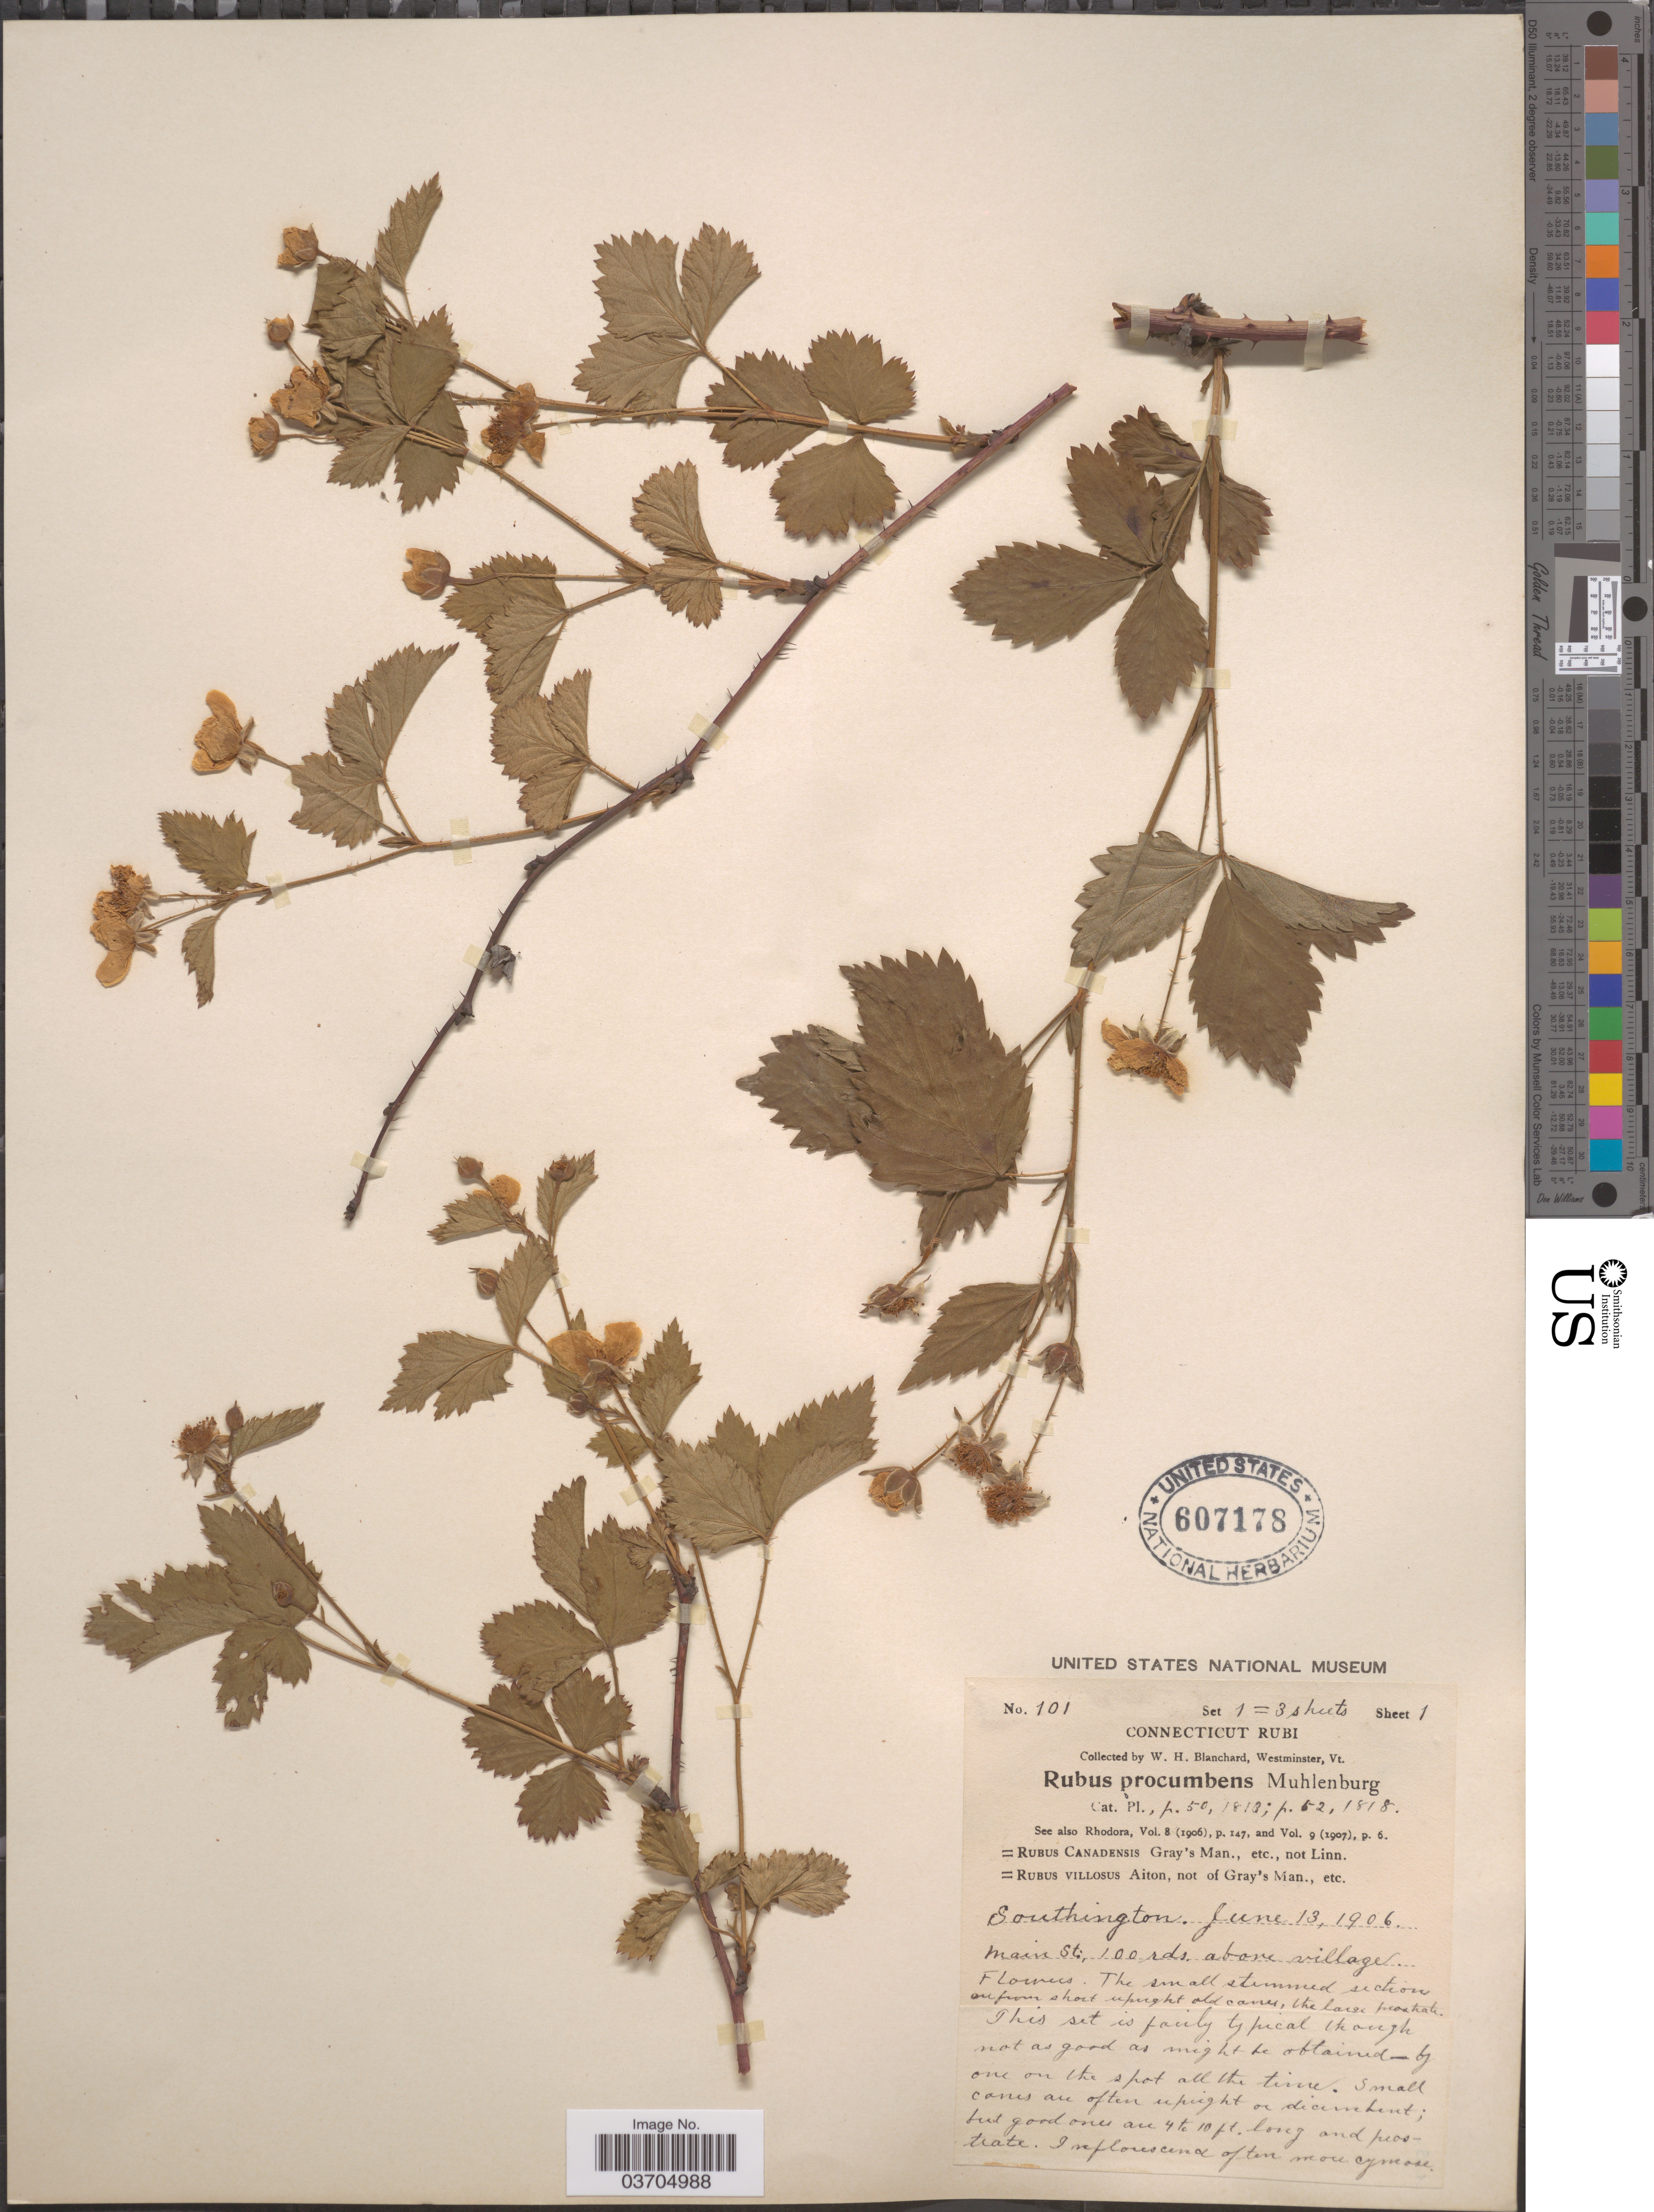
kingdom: Plantae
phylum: Tracheophyta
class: Magnoliopsida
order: Rosales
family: Rosaceae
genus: Rubus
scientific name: Rubus procumbens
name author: Muhl.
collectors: W. H. Blanchard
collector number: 101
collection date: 1906-06-13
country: United States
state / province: Connecticut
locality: Southington. Main St., 100rds. above village.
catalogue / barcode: US 607178